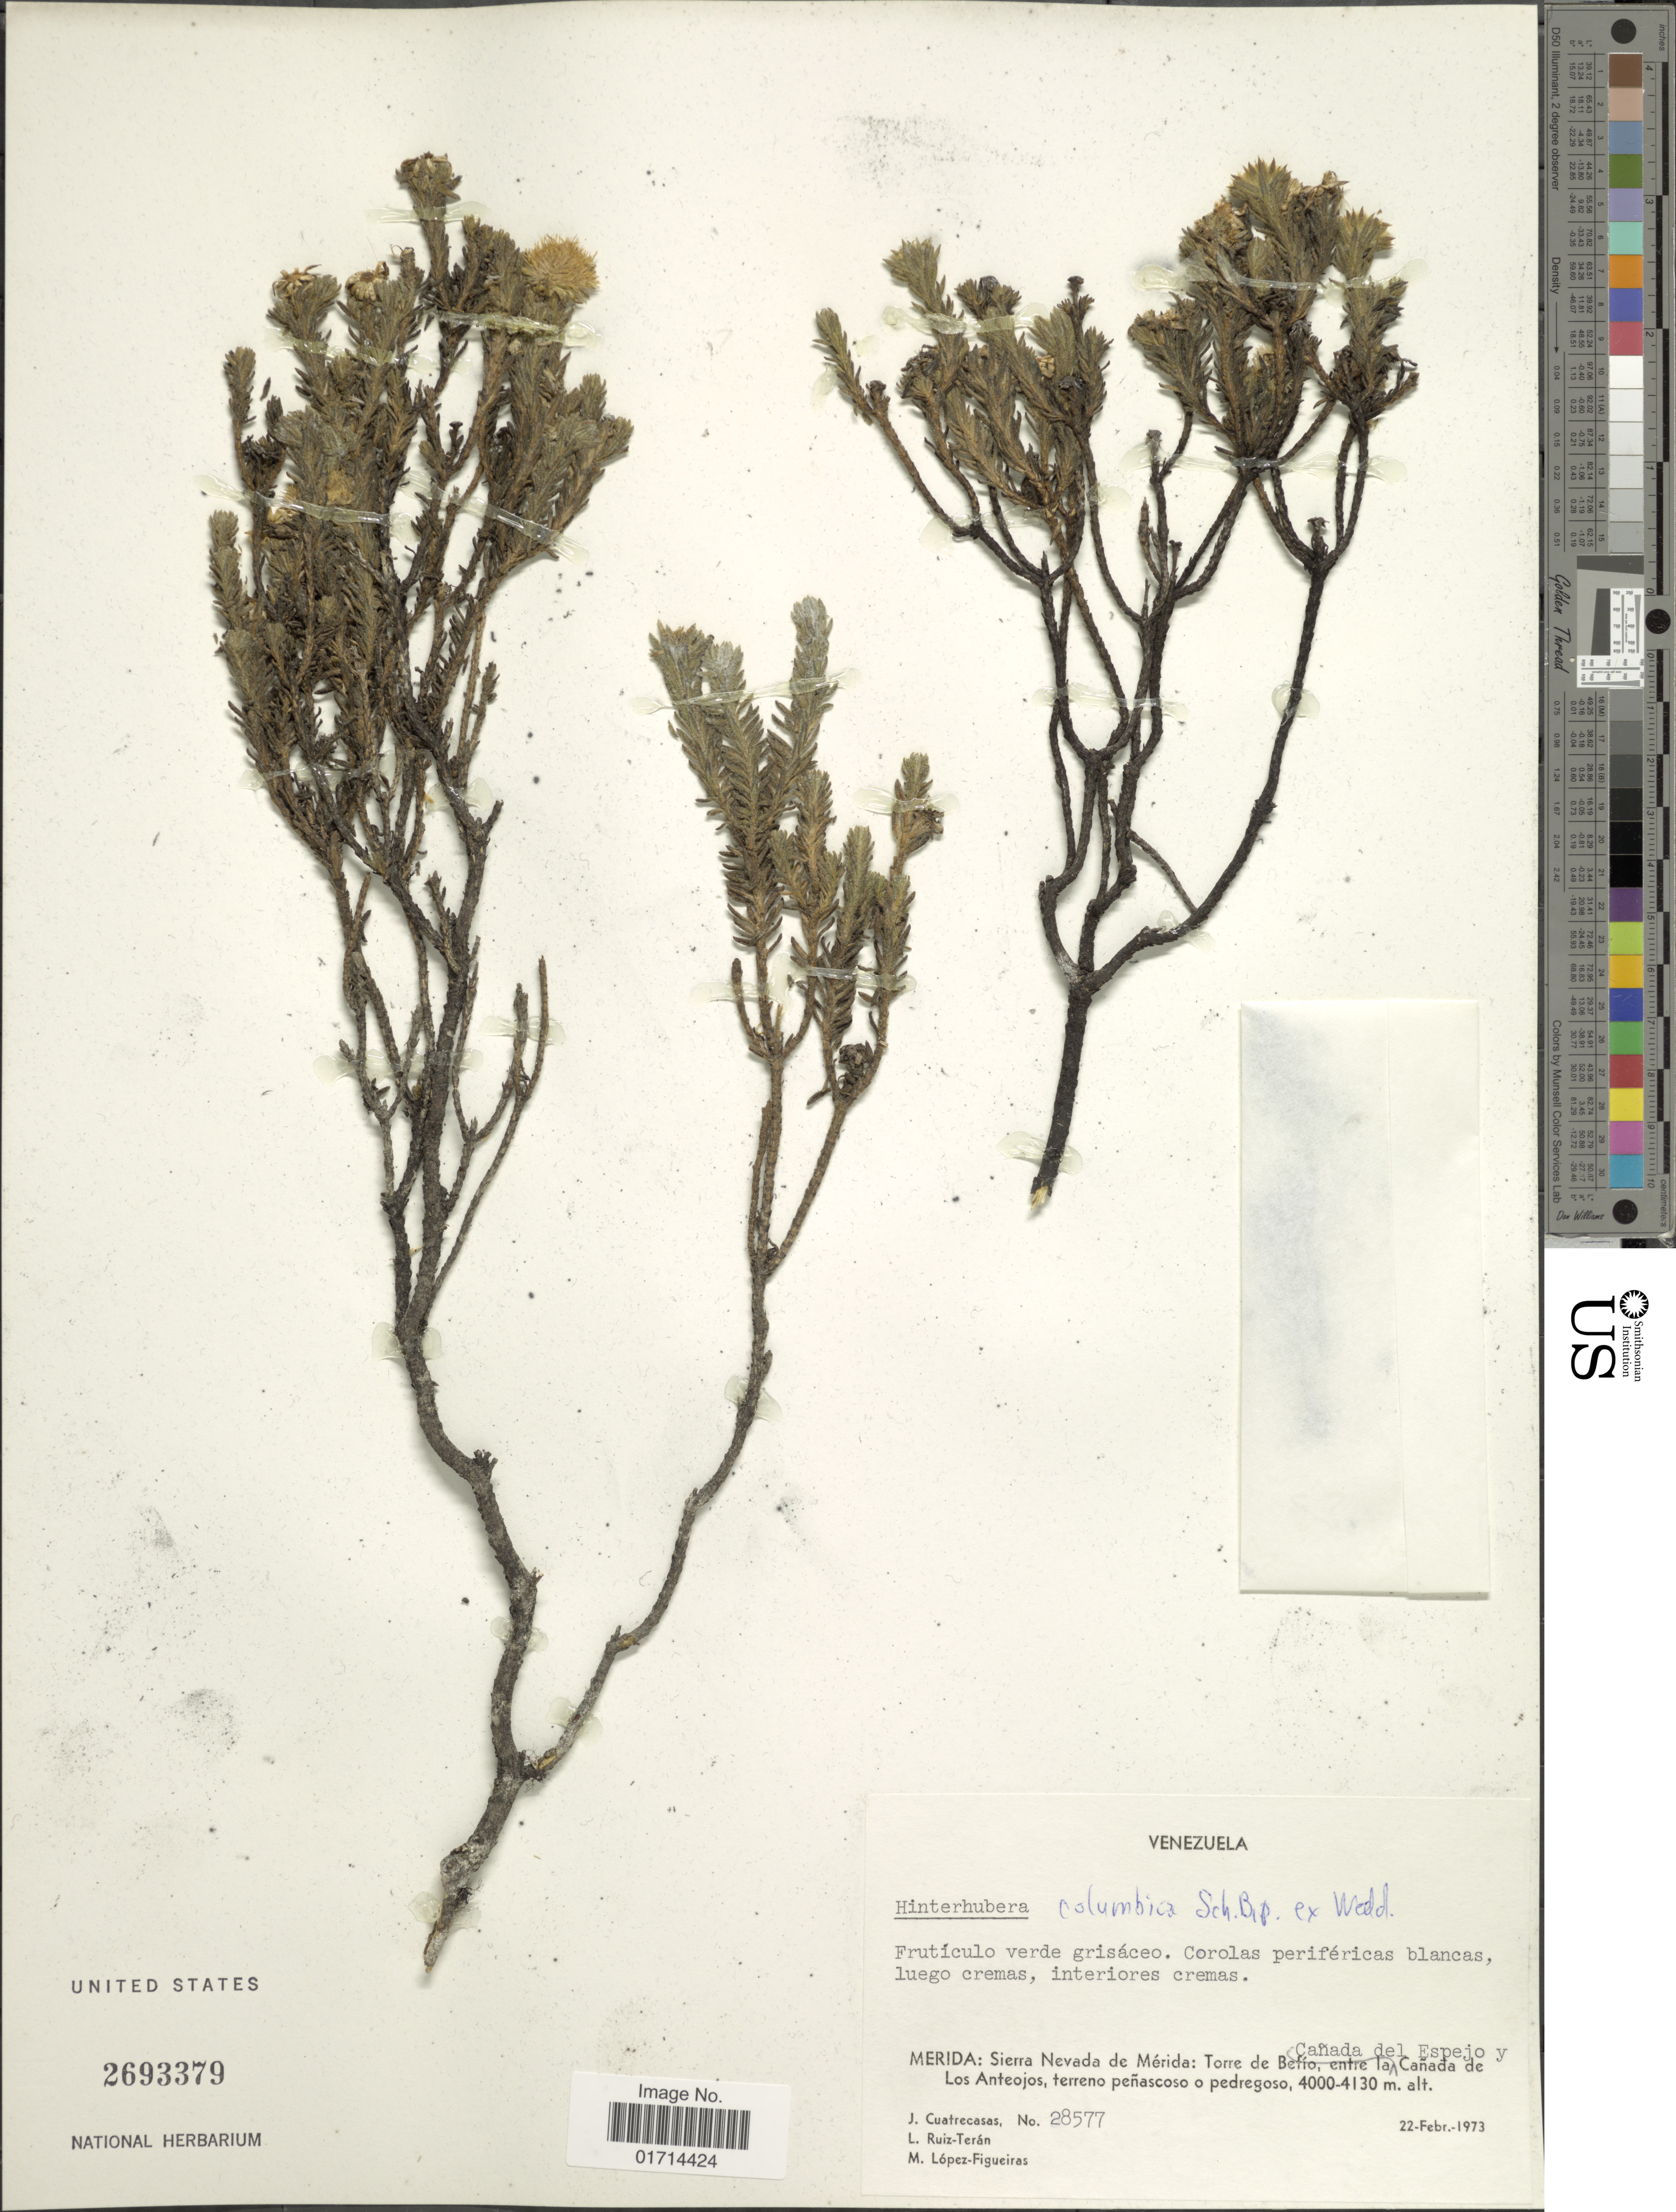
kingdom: Plantae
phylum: Tracheophyta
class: Magnoliopsida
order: Asterales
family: Asteraceae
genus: Hinterhubera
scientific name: Hinterhubera columbica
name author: Sch. Bip. ex Wedd.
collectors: J. Cuatrecasas, L. E. Ruíz-Terán & M. Lopéz-F.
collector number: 28577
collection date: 1973-02-22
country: Venezuela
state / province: Mérida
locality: Sierra Nevada de Merida: Torre de Befio, entre la Canada del Espejo y Canada de Los Anteojos, terreno penascoso o pedregoso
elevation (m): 4000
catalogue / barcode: US 2693379